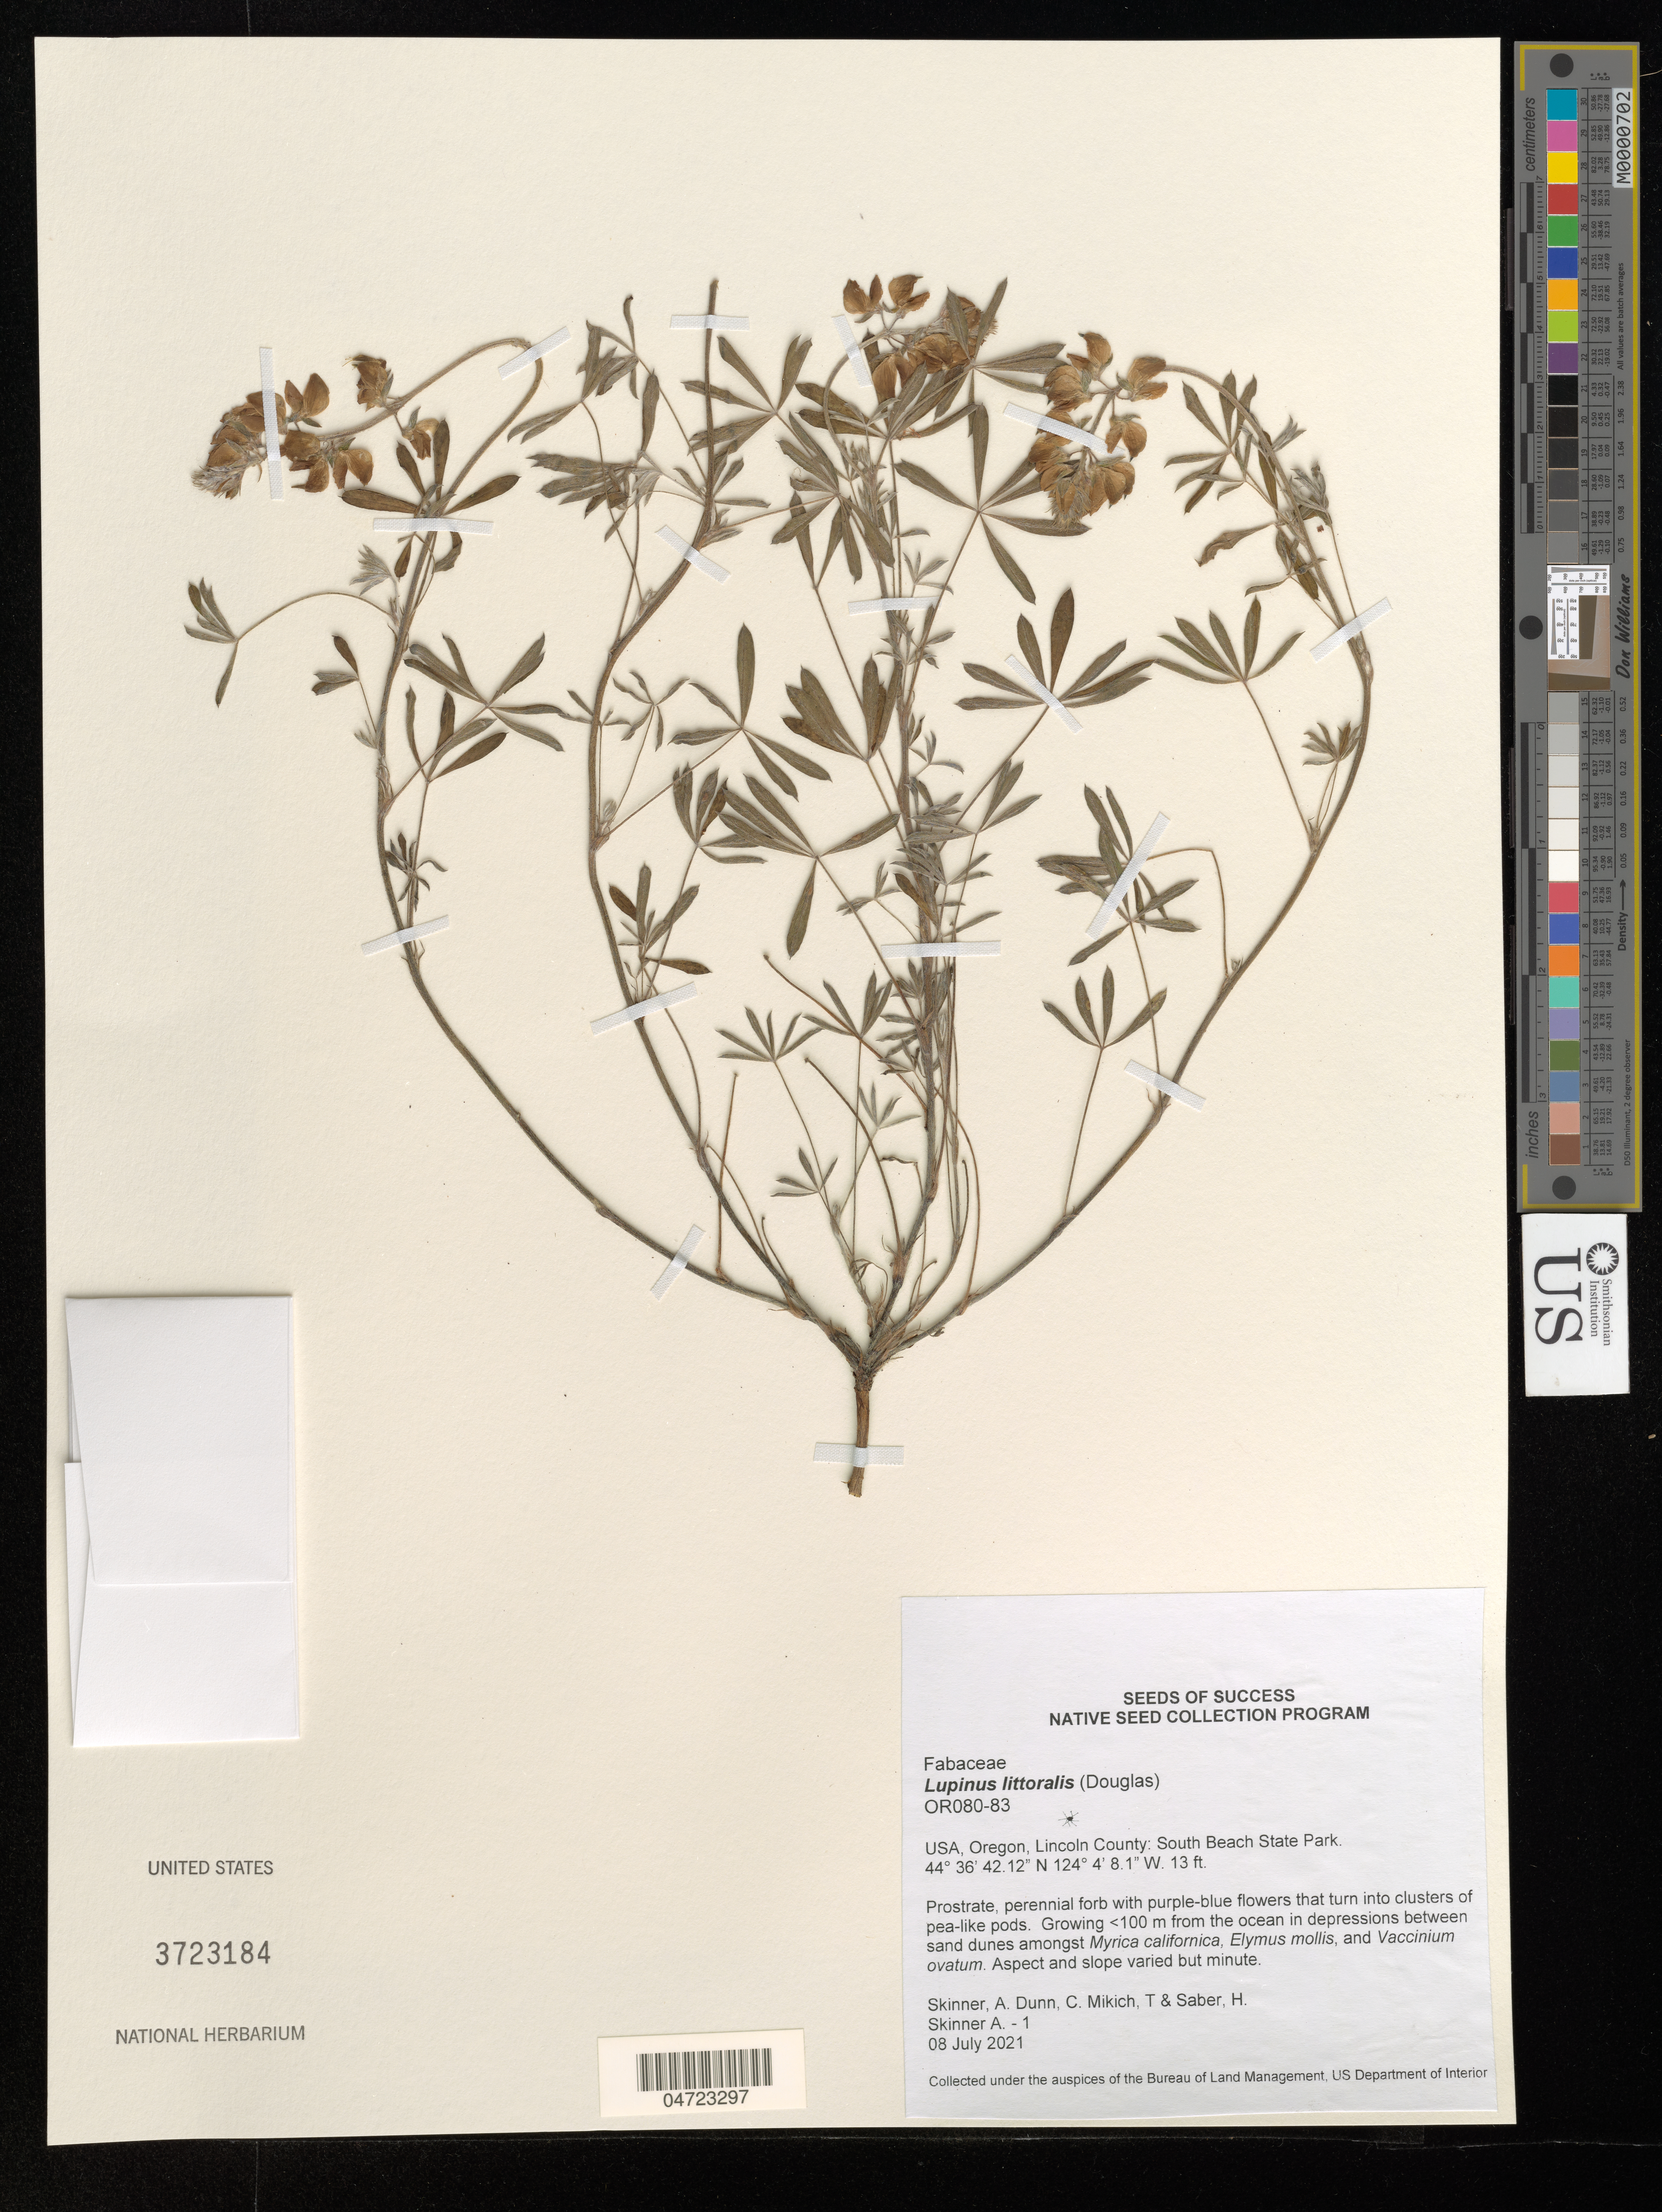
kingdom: Plantae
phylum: Tracheophyta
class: Magnoliopsida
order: Fabales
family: Fabaceae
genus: Lupinus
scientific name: Lupinus littoralis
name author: Douglas ex Lindl.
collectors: A. Skinner, C. Dunn, T. Mikich & H. Saber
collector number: OR080-83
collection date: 2021-07-08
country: United States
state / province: Oregon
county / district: Lincoln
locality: Lincoln County: South Beach State Park.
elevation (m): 4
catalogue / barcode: US 3723184